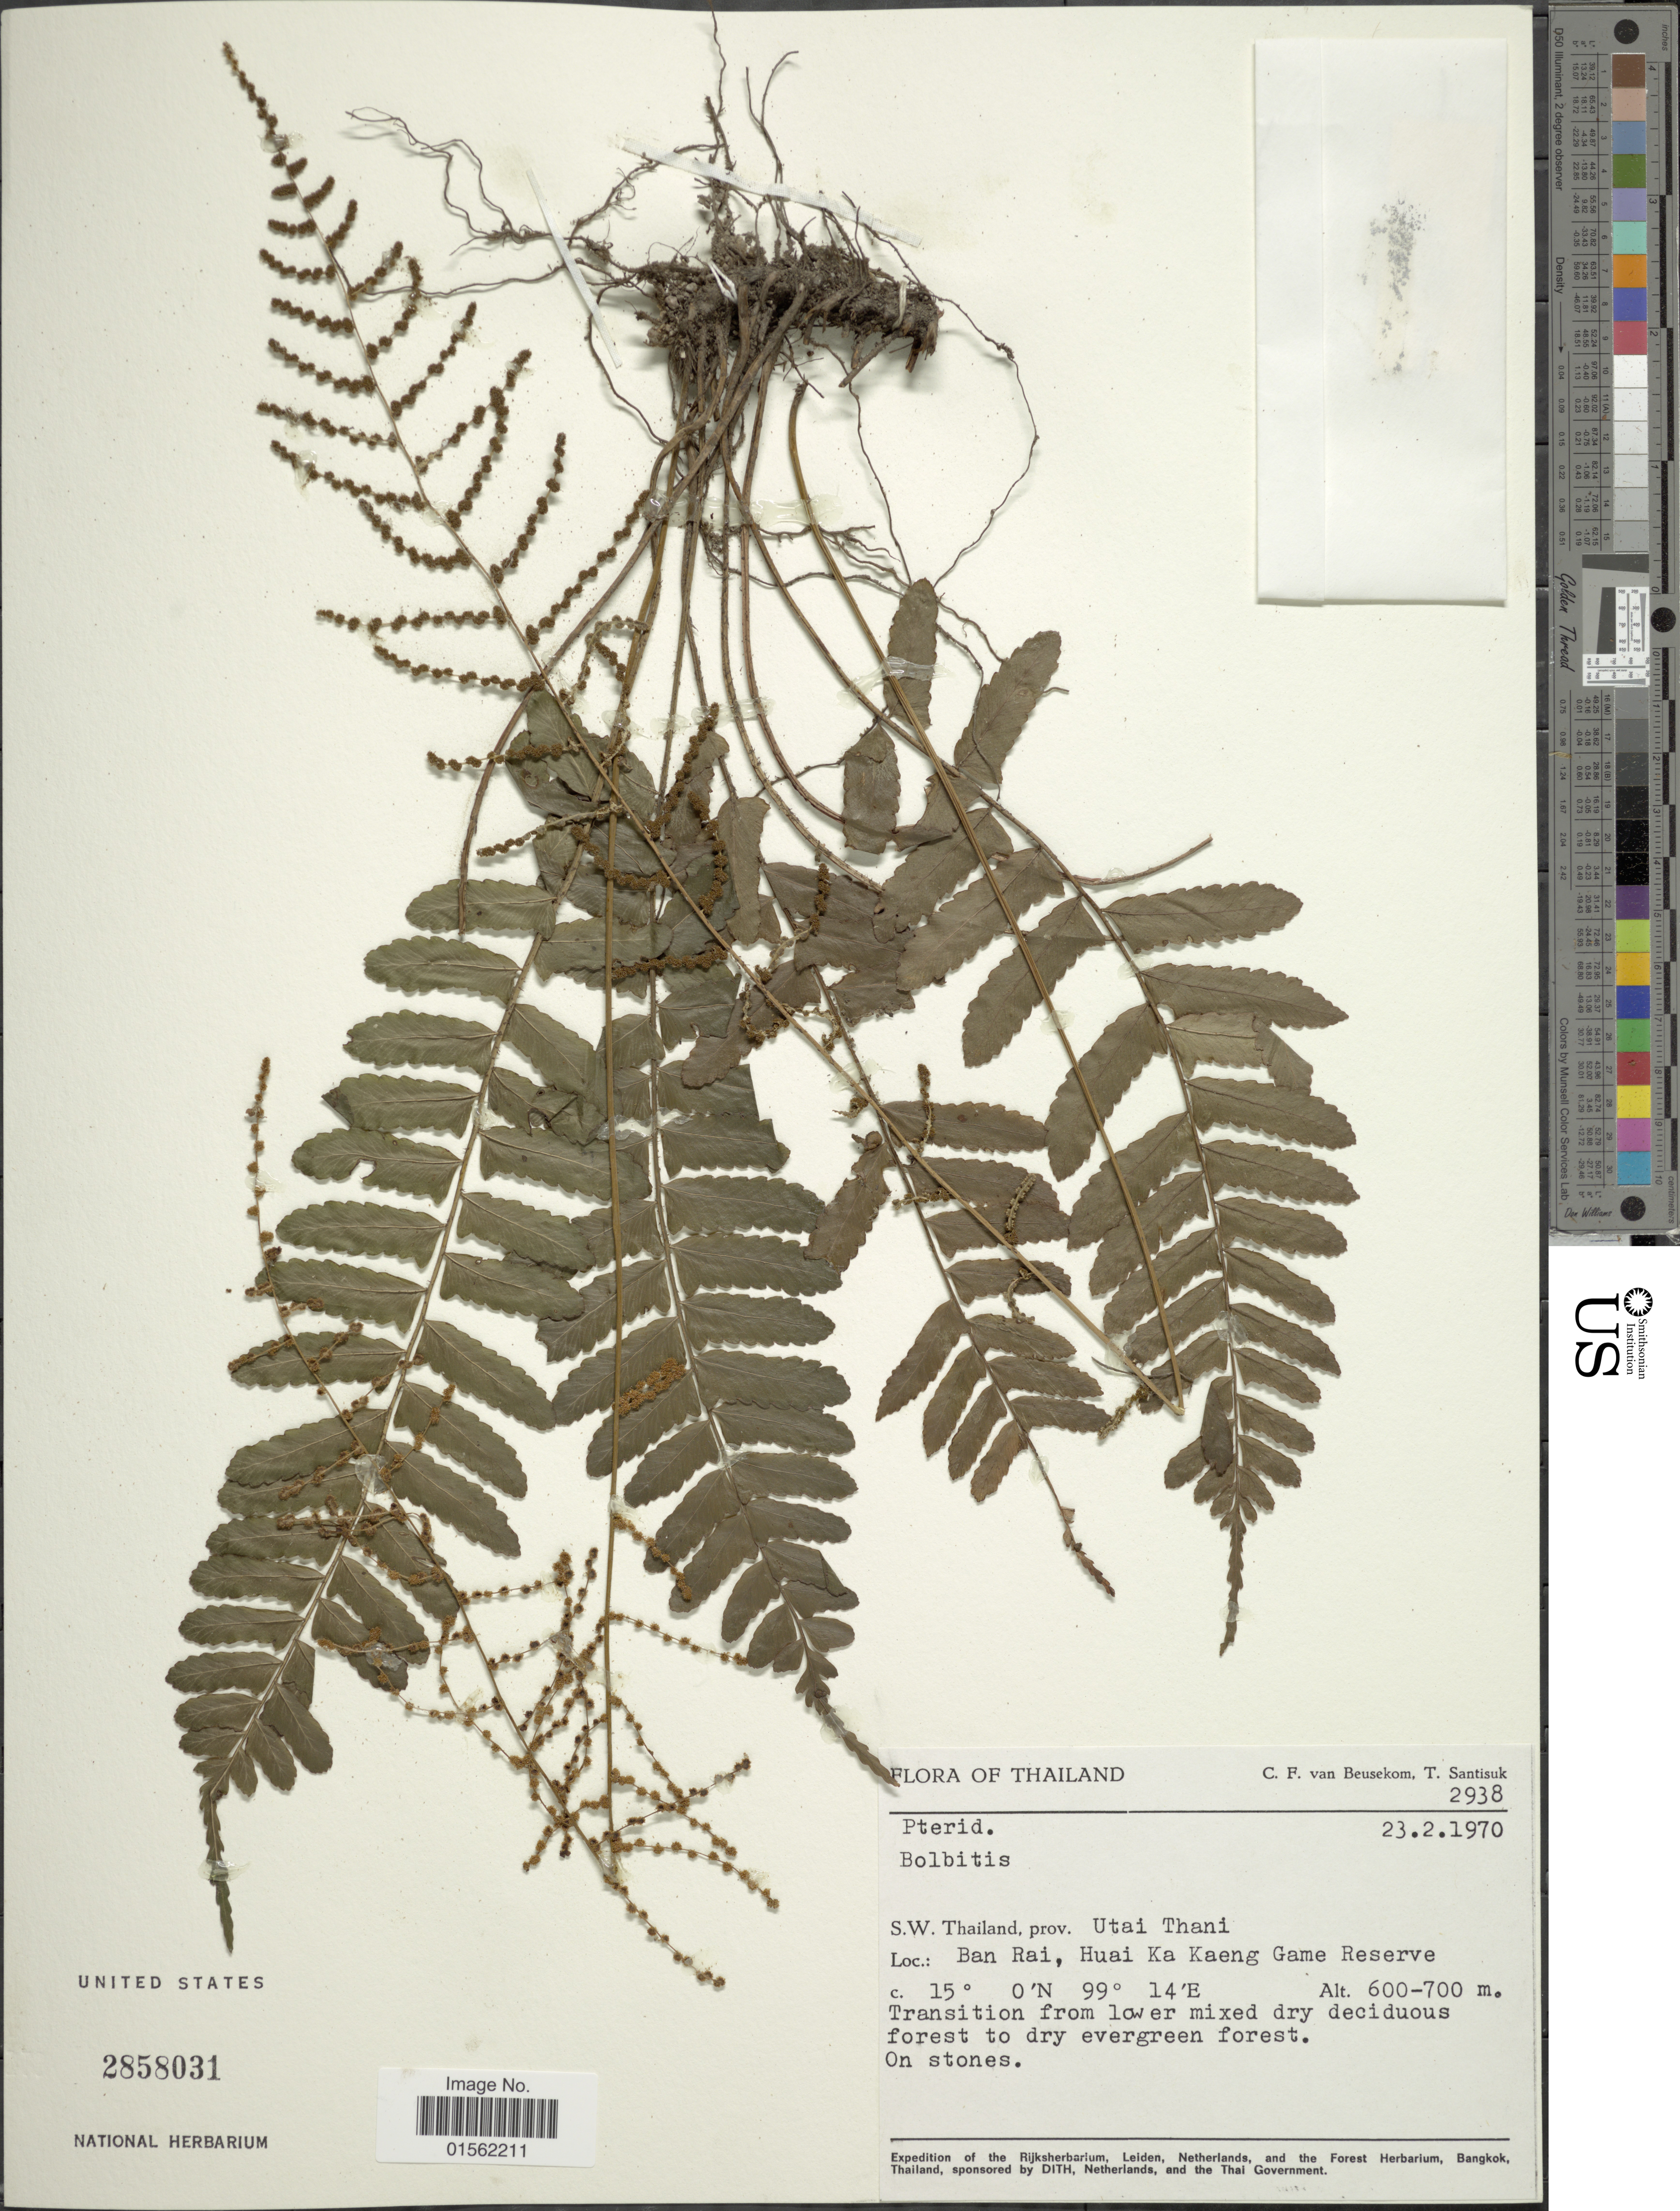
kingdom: Plantae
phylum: Tracheophyta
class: Polypodiopsida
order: Polypodiales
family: Dryopteridaceae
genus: Bolbitis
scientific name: Bolbitis appendiculata subsp. vivipara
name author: (Buch.-Ham. ex Hook.) Hennipman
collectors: C. F. Beusekom & T. Santisuk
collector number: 2938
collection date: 1970-02-23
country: Thailand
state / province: Uthai Thani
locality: S.W. Thailand, prov. Utai Thani, Ban Rai, Huai Ka Kaeng Game Reserve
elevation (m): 600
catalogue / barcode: US 2858032